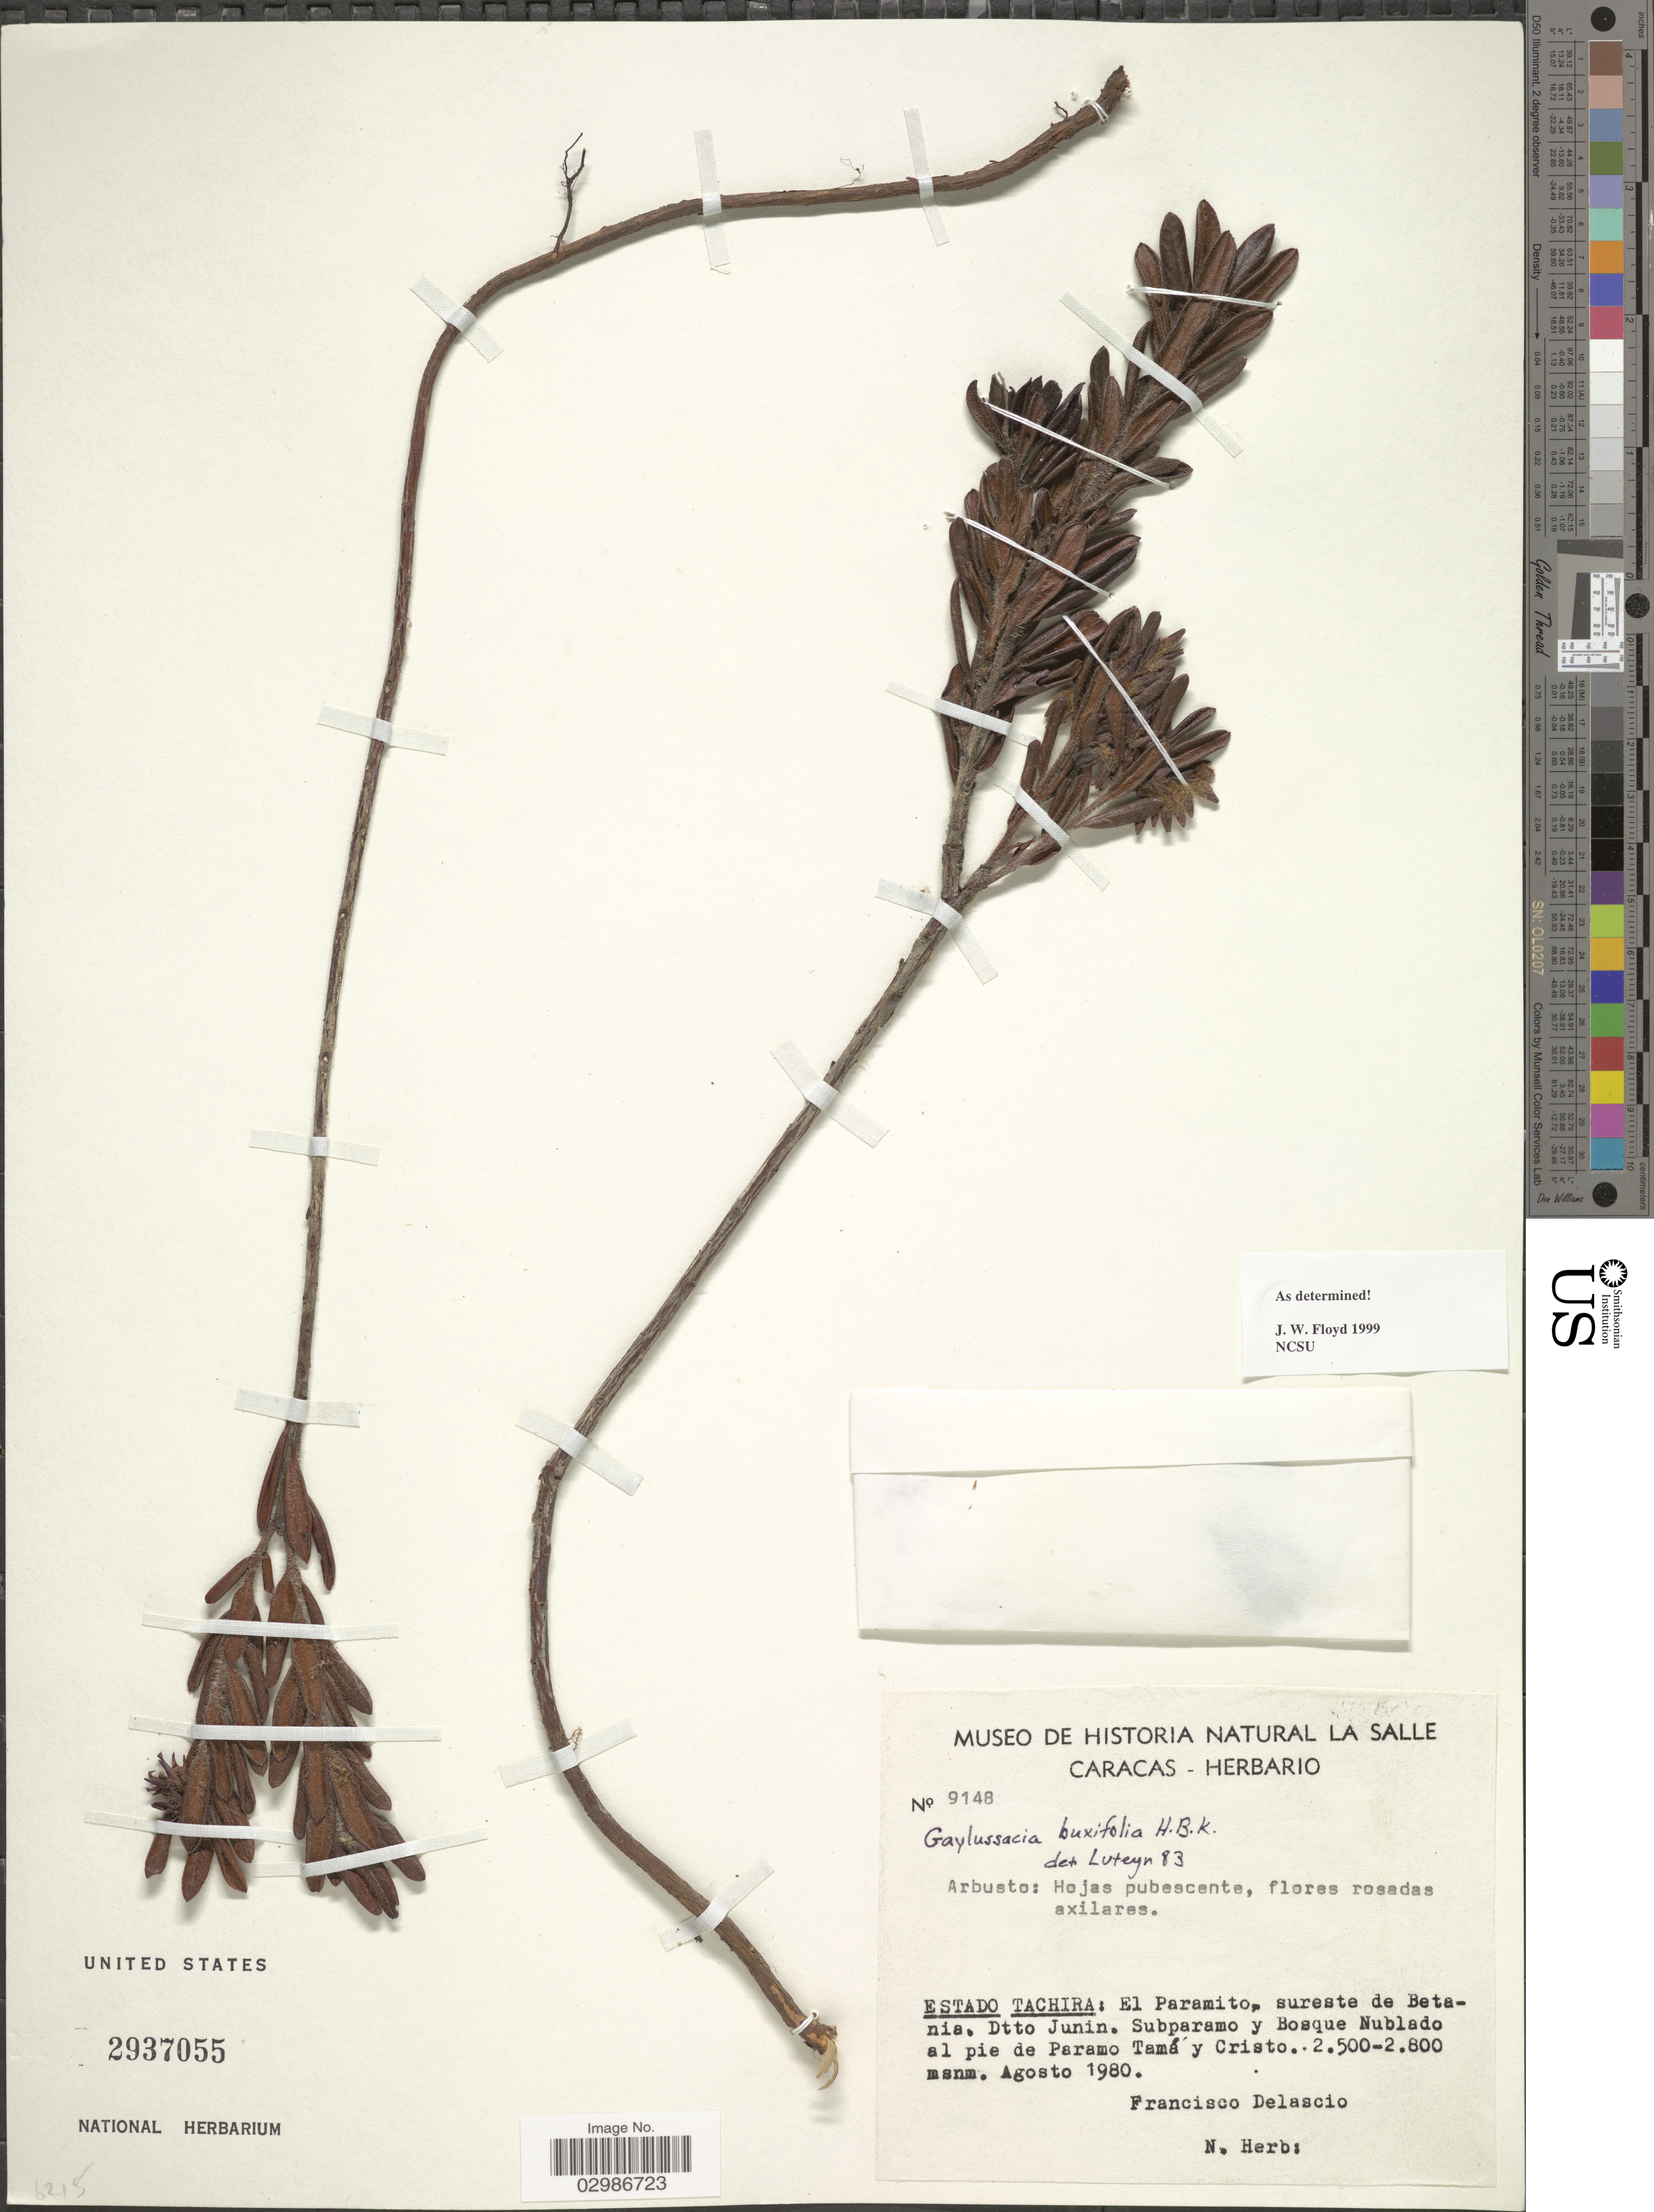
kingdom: Plantae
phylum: Tracheophyta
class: Magnoliopsida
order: Ericales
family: Ericaceae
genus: Gaylussacia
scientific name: Gaylussacia buxifolia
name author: Kunth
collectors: F. Delascio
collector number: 9148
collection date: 1980-08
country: Venezuela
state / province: Tachira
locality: El Paramito, sureste de Betania. Dtto Junin. Subparamo y Bosque Nublado al pie de Paramo Tamá y Cristo.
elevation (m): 2500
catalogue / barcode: US 2937055